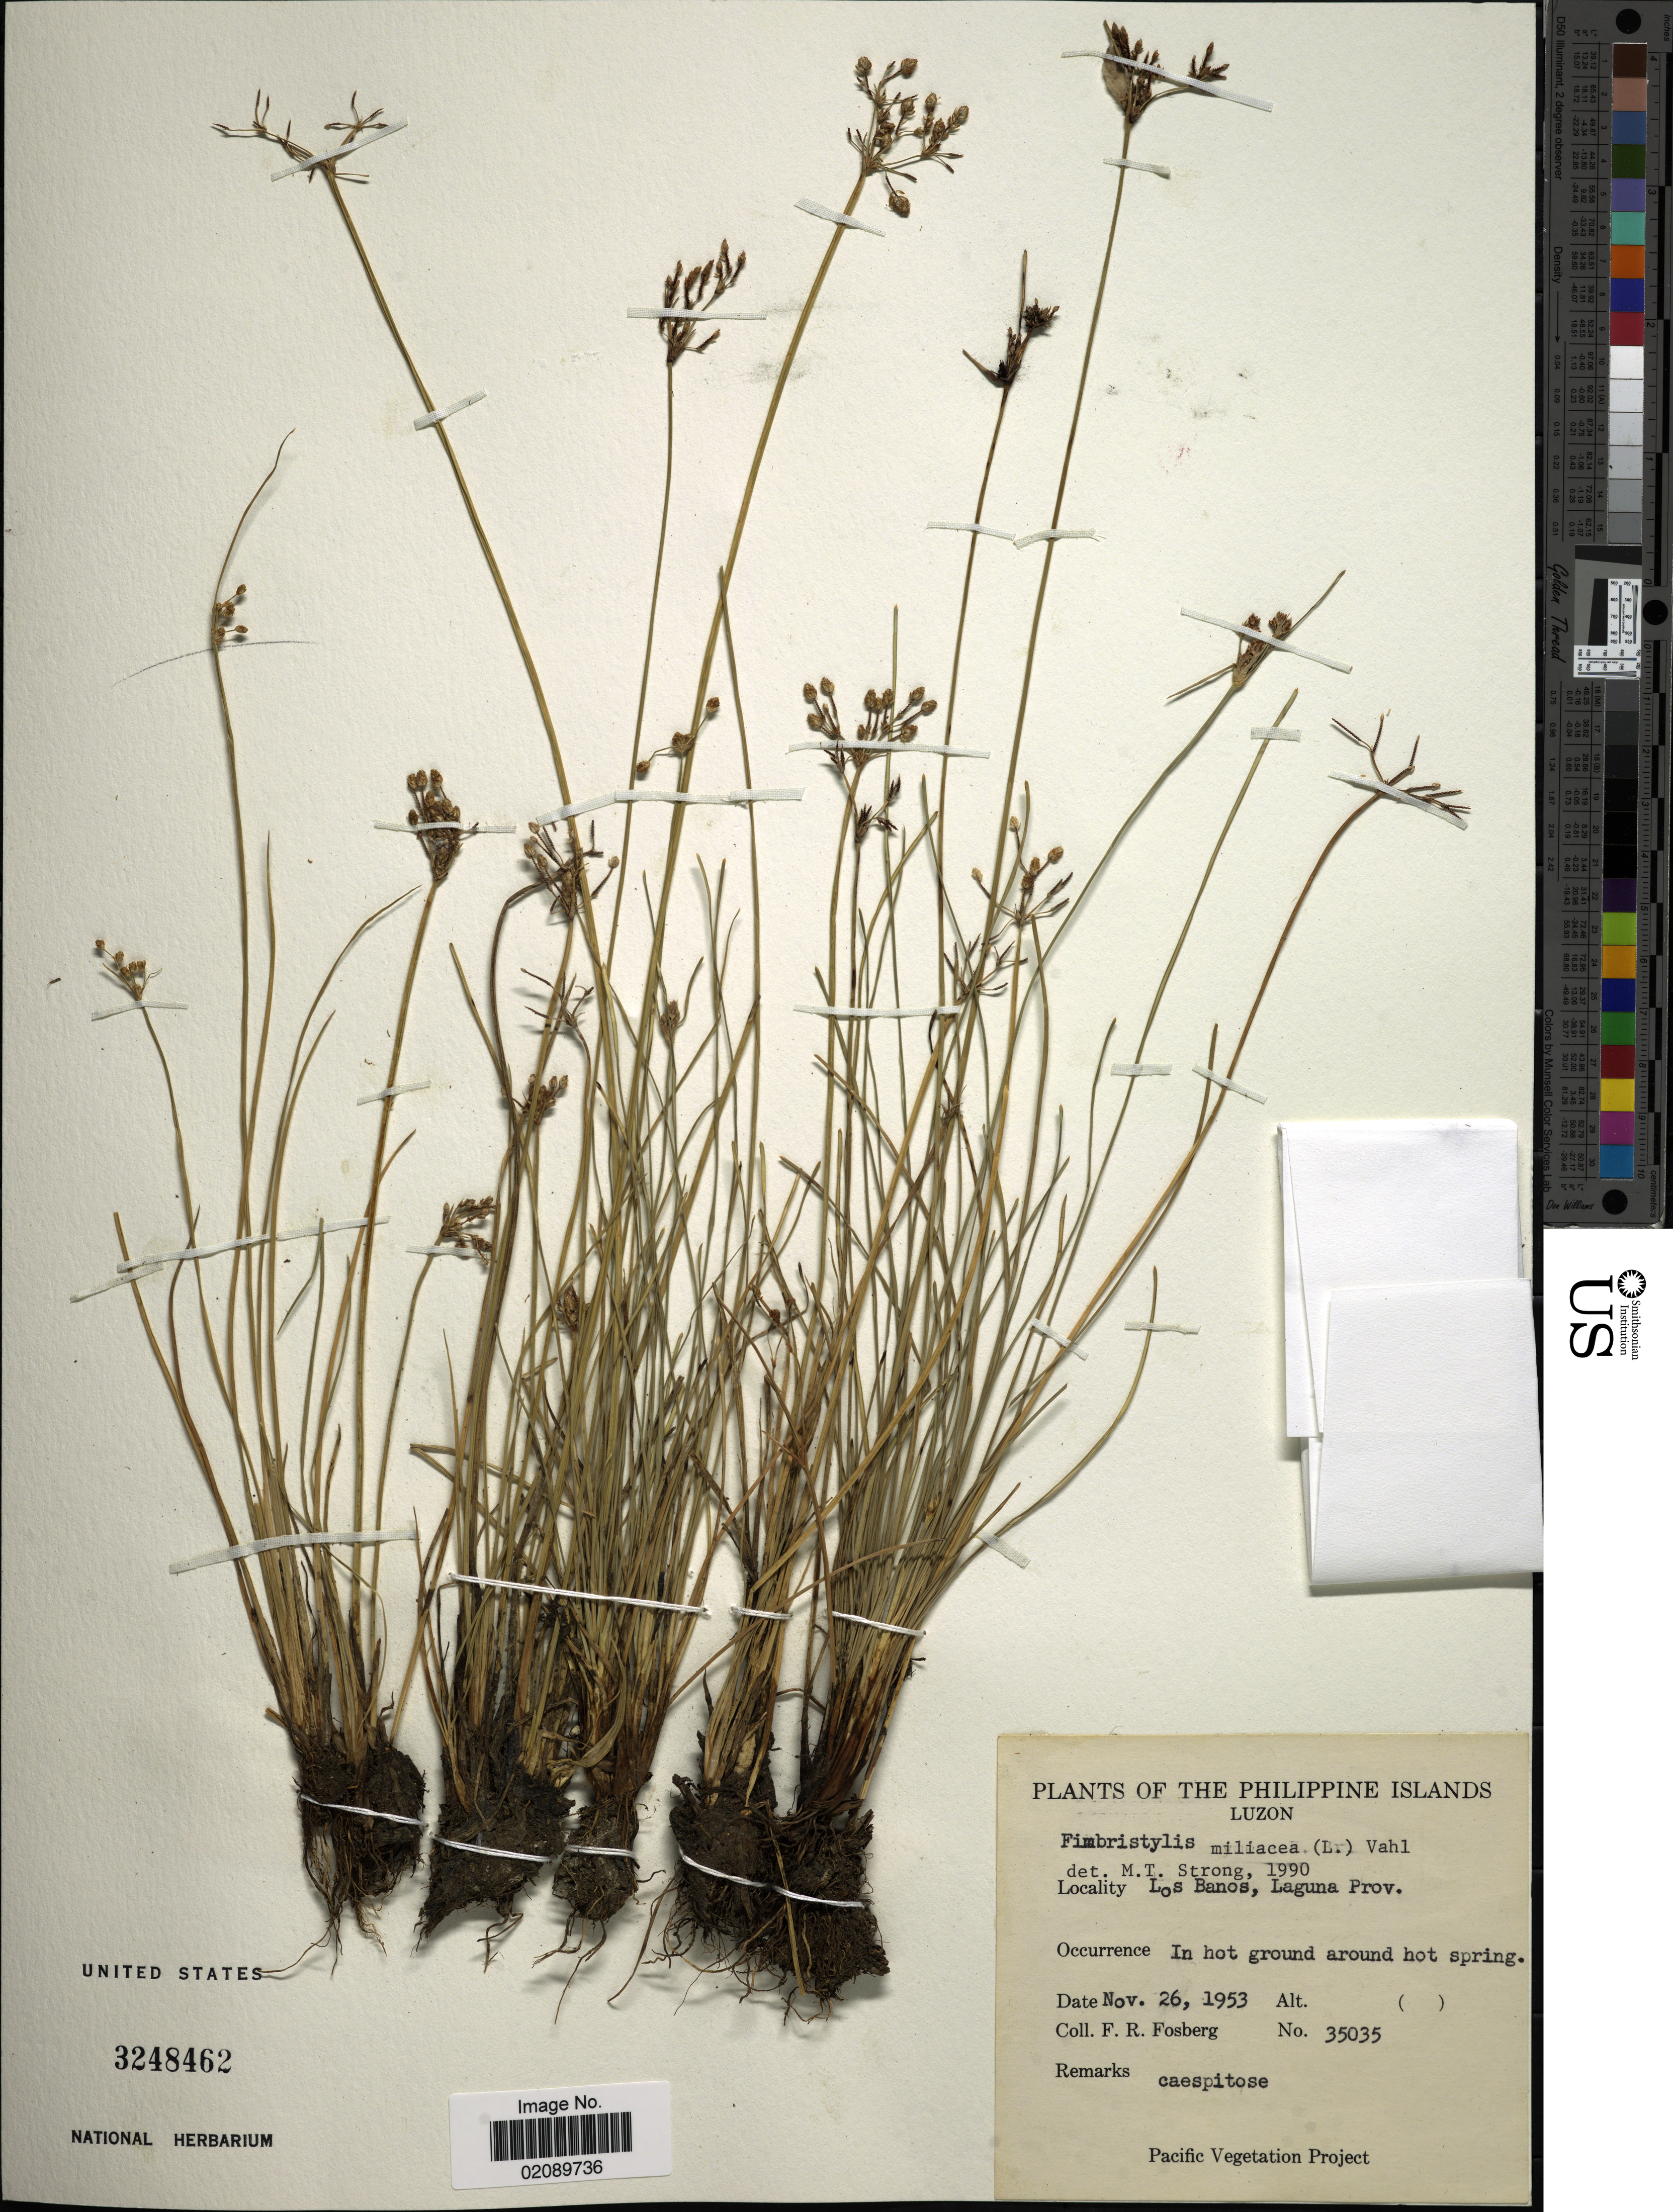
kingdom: Plantae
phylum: Tracheophyta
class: Liliopsida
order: Poales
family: Cyperaceae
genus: Fimbristylis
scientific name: Fimbristylis littoralis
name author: Gaudich.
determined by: Strong, Mark T., (BOT), Smithsonian Institution - National Museum of Natural History (UNITED STATES)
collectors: F. R. Fosberg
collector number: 35035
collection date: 1953-11-26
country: Philippines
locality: Philippine Islands, Luzon, Los Banos, Laguna Prov.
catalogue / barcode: US 3248462